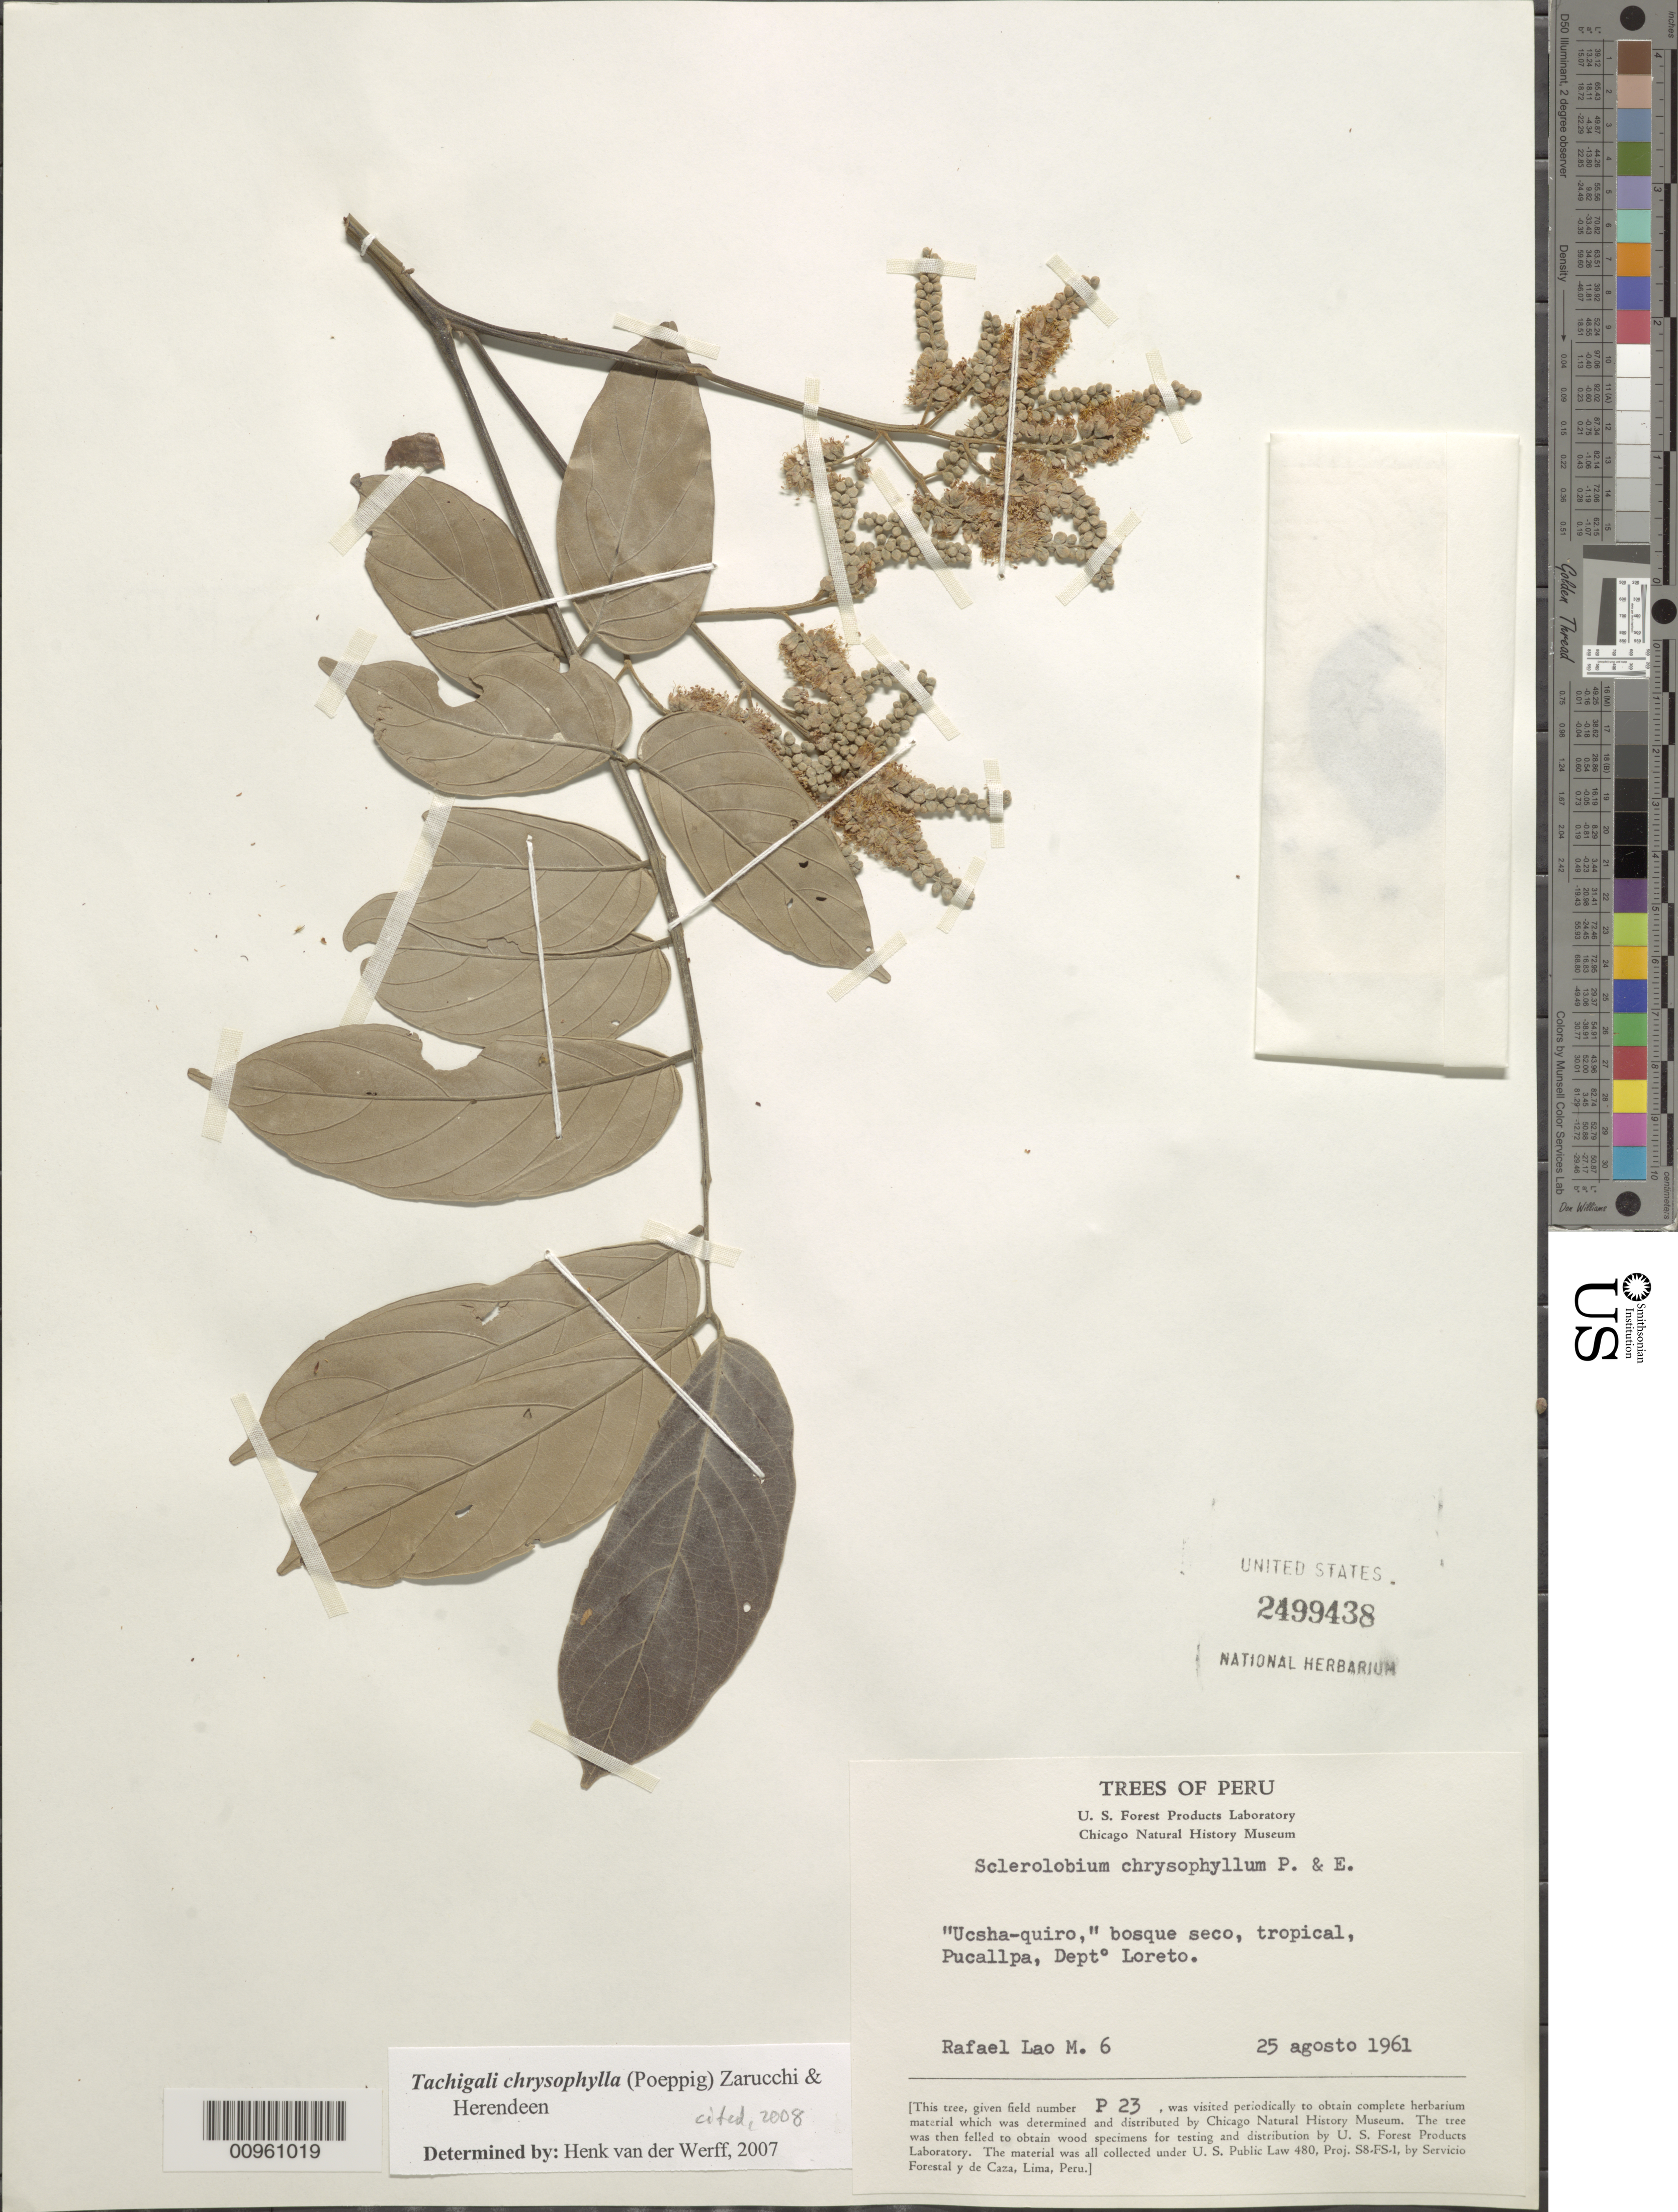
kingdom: Plantae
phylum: Tracheophyta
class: Magnoliopsida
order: Fabales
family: Fabaceae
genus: Tachigali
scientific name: Tachigali chrysophylla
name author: (Poepp.) Zarucchi & Herend.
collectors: R. Lao M.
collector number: P23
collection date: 1961-08-25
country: Peru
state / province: Loreto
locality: Pucallpa, Dept Loreto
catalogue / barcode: US 2499438